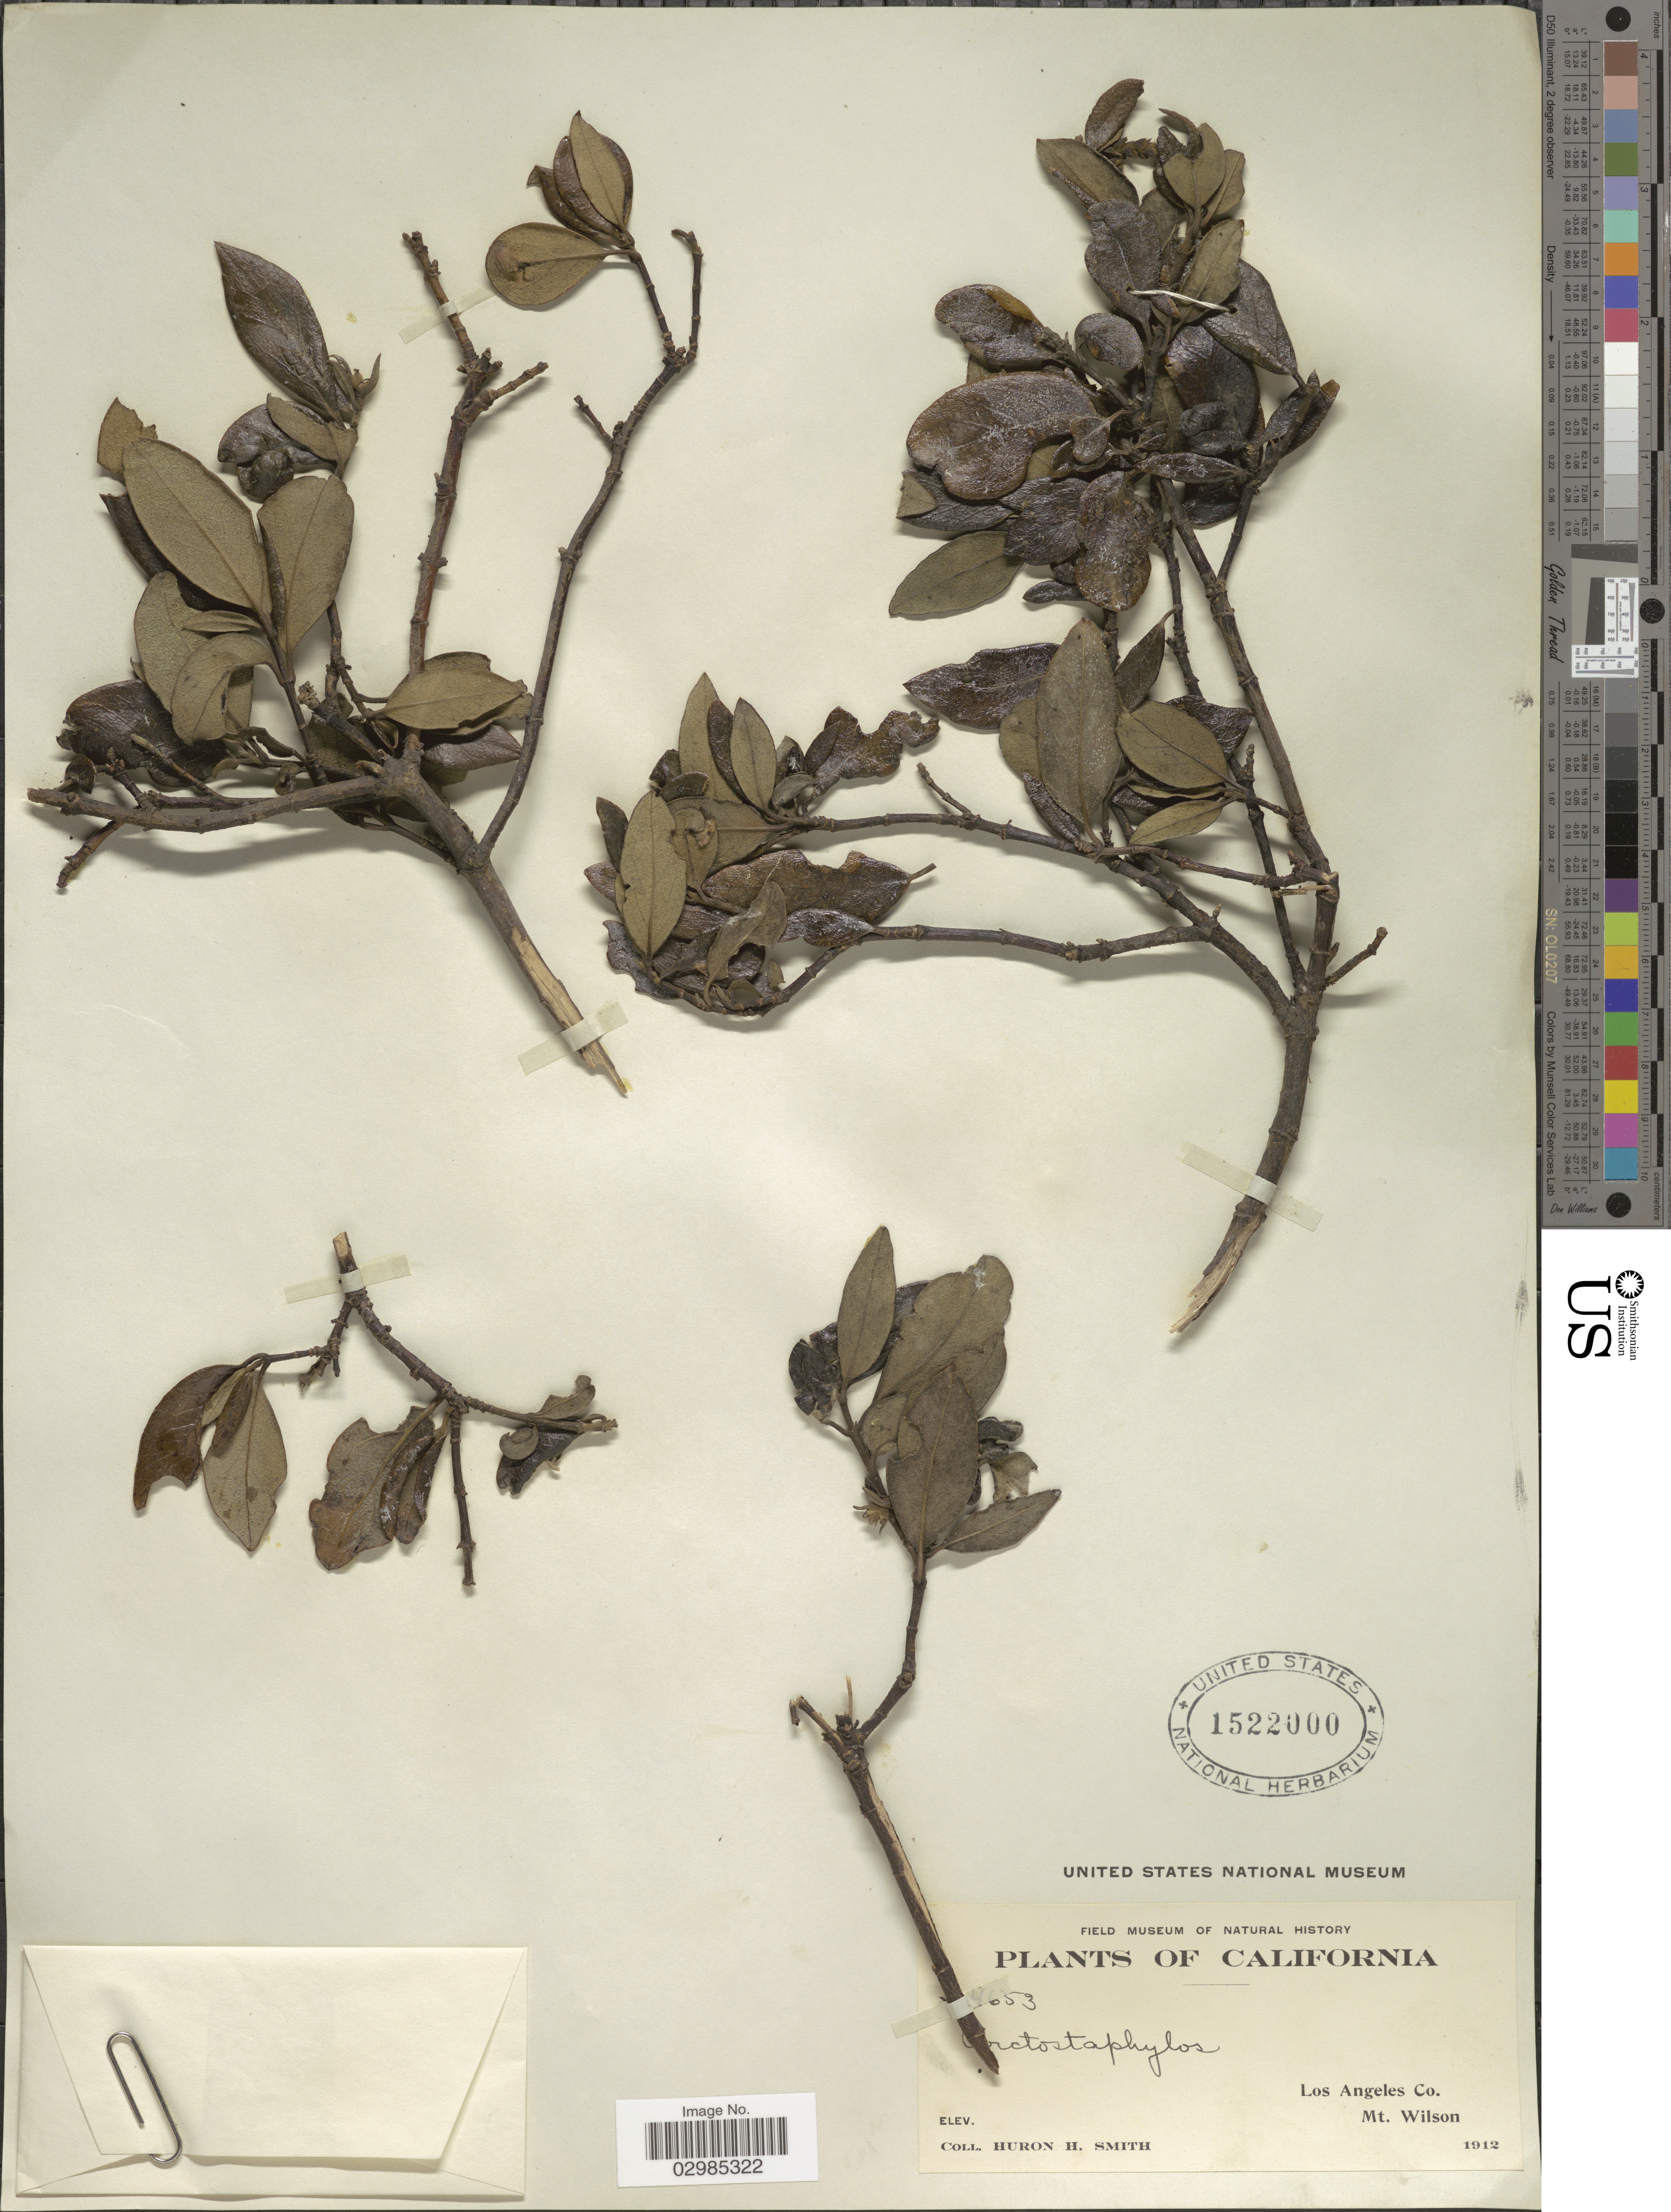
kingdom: Plantae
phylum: Tracheophyta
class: Magnoliopsida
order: Ericales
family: Ericaceae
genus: Arctostaphylos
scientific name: Arctostaphylos cratericola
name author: (Donn. Sm.) Donn. Sm.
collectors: Huron H. Smith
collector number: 4653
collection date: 1912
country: United States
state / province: California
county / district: Los Angeles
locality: Los Angeles Co. Mt. Wilson.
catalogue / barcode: US 1522000